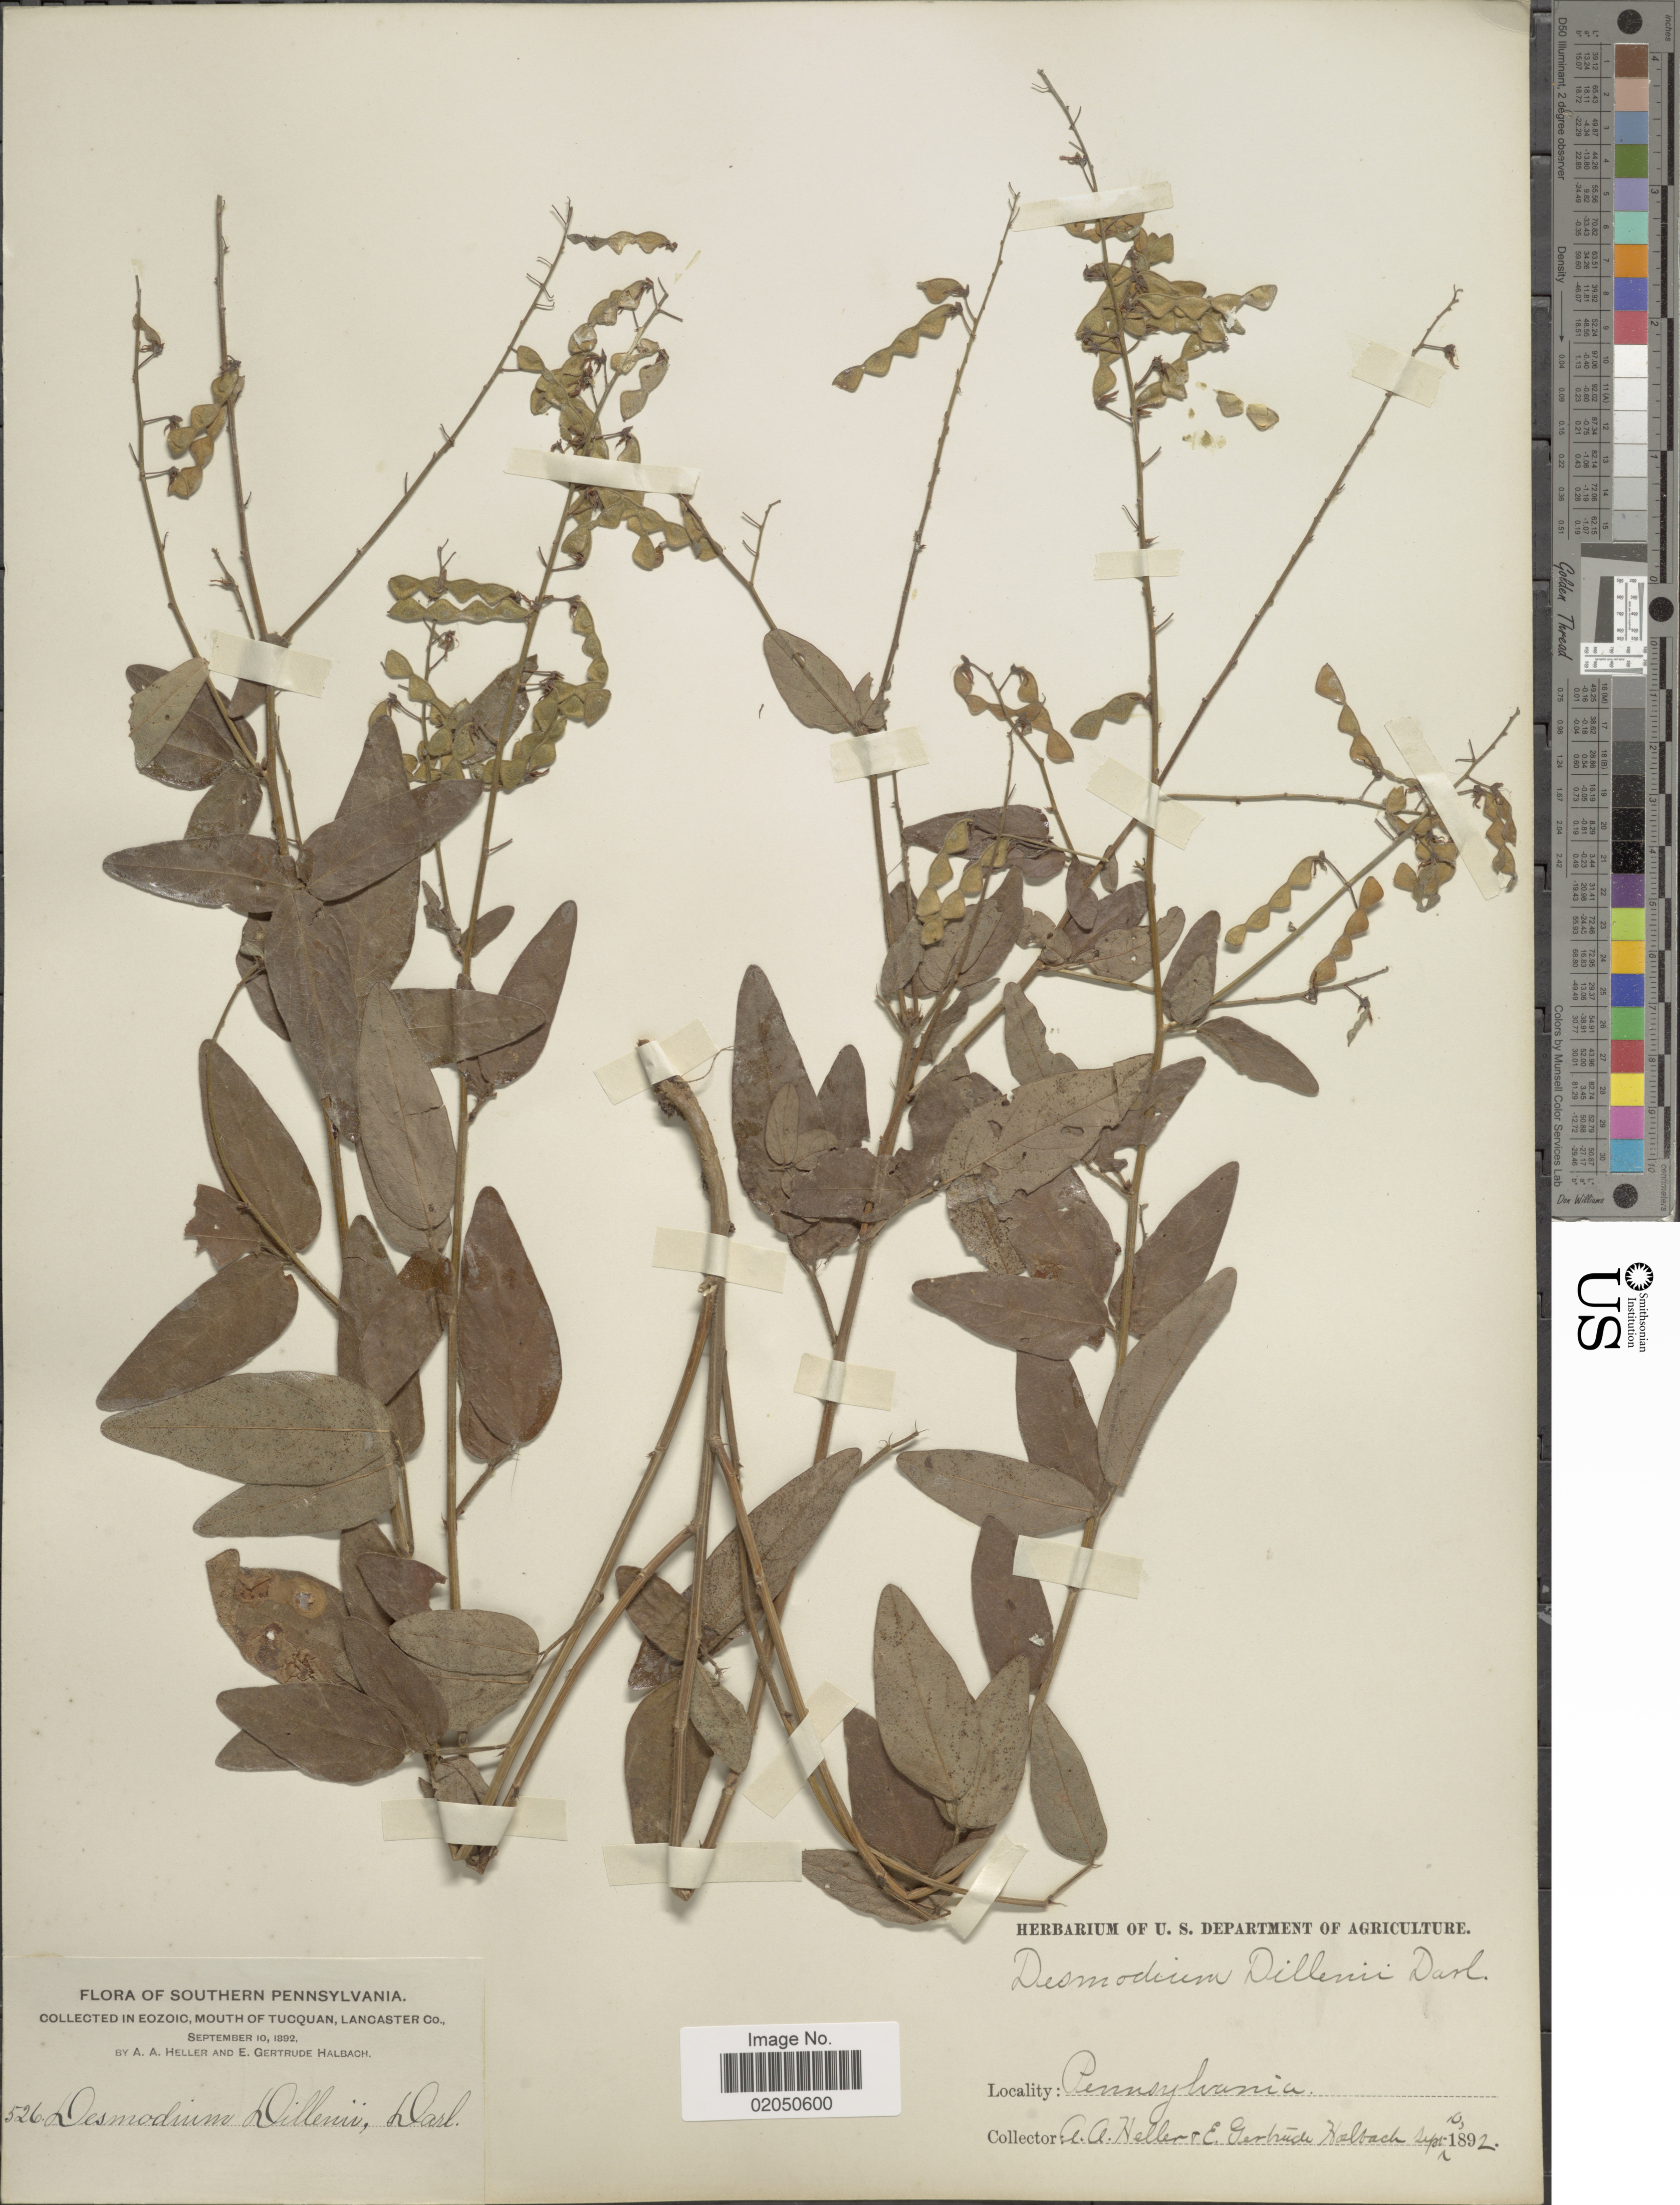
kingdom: Plantae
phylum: Tracheophyta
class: Magnoliopsida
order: Fabales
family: Fabaceae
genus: Desmodium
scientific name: Desmodium glabellum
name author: (Michx.) DC.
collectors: A. A. Heller & E. G. Halbach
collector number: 526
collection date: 1892-09-10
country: United States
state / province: Pennsylvania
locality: Southern Pennsylvania, in Eozoic, mouth of Tucquan, Lancaster Co.